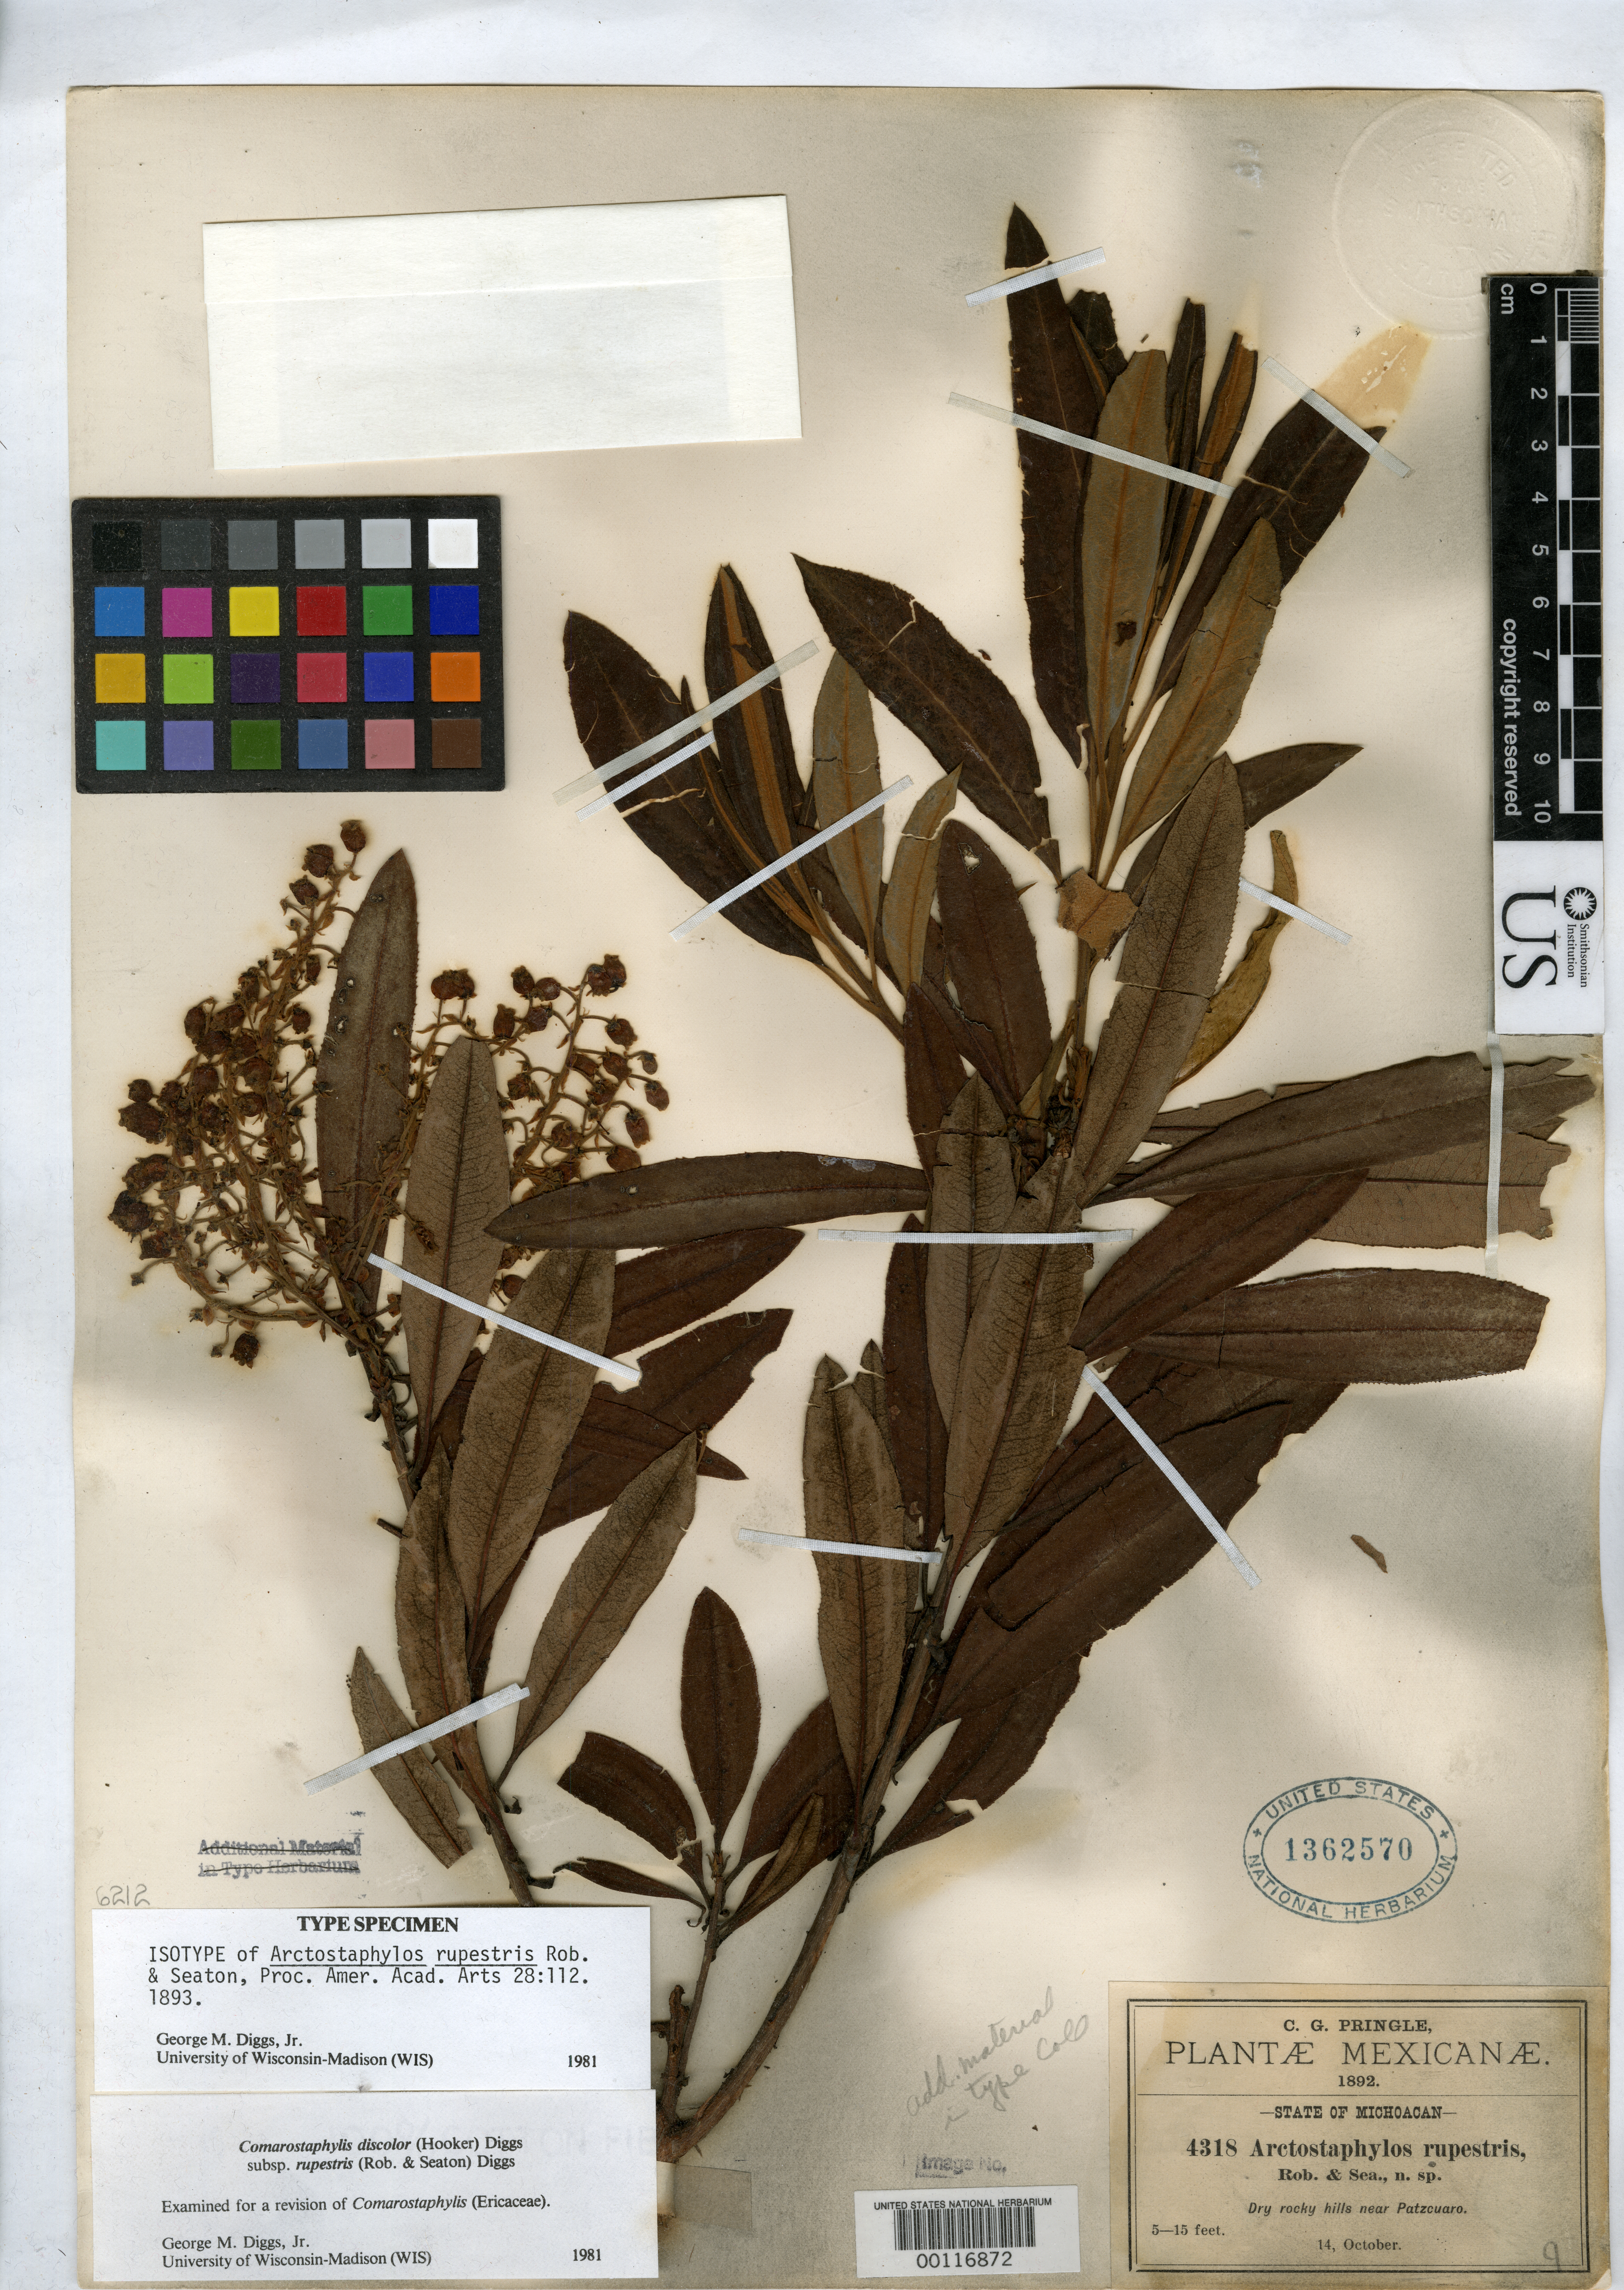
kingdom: Plantae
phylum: Tracheophyta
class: Magnoliopsida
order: Ericales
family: Ericaceae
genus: Arctostaphylos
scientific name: Arctostaphylos rupestris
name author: B.L. Rob. & Seaton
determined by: Diggs, George Minor, Jr.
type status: Isolectotype; Type Collection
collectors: C. G. Pringle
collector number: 4318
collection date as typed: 14 Oct 1892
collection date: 1892-10-14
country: Mexico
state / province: Michoacán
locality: Dry rocky hills near Patzcuaro.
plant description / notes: Specimen ex John Donnell Smith herbarium.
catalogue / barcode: US 1362570